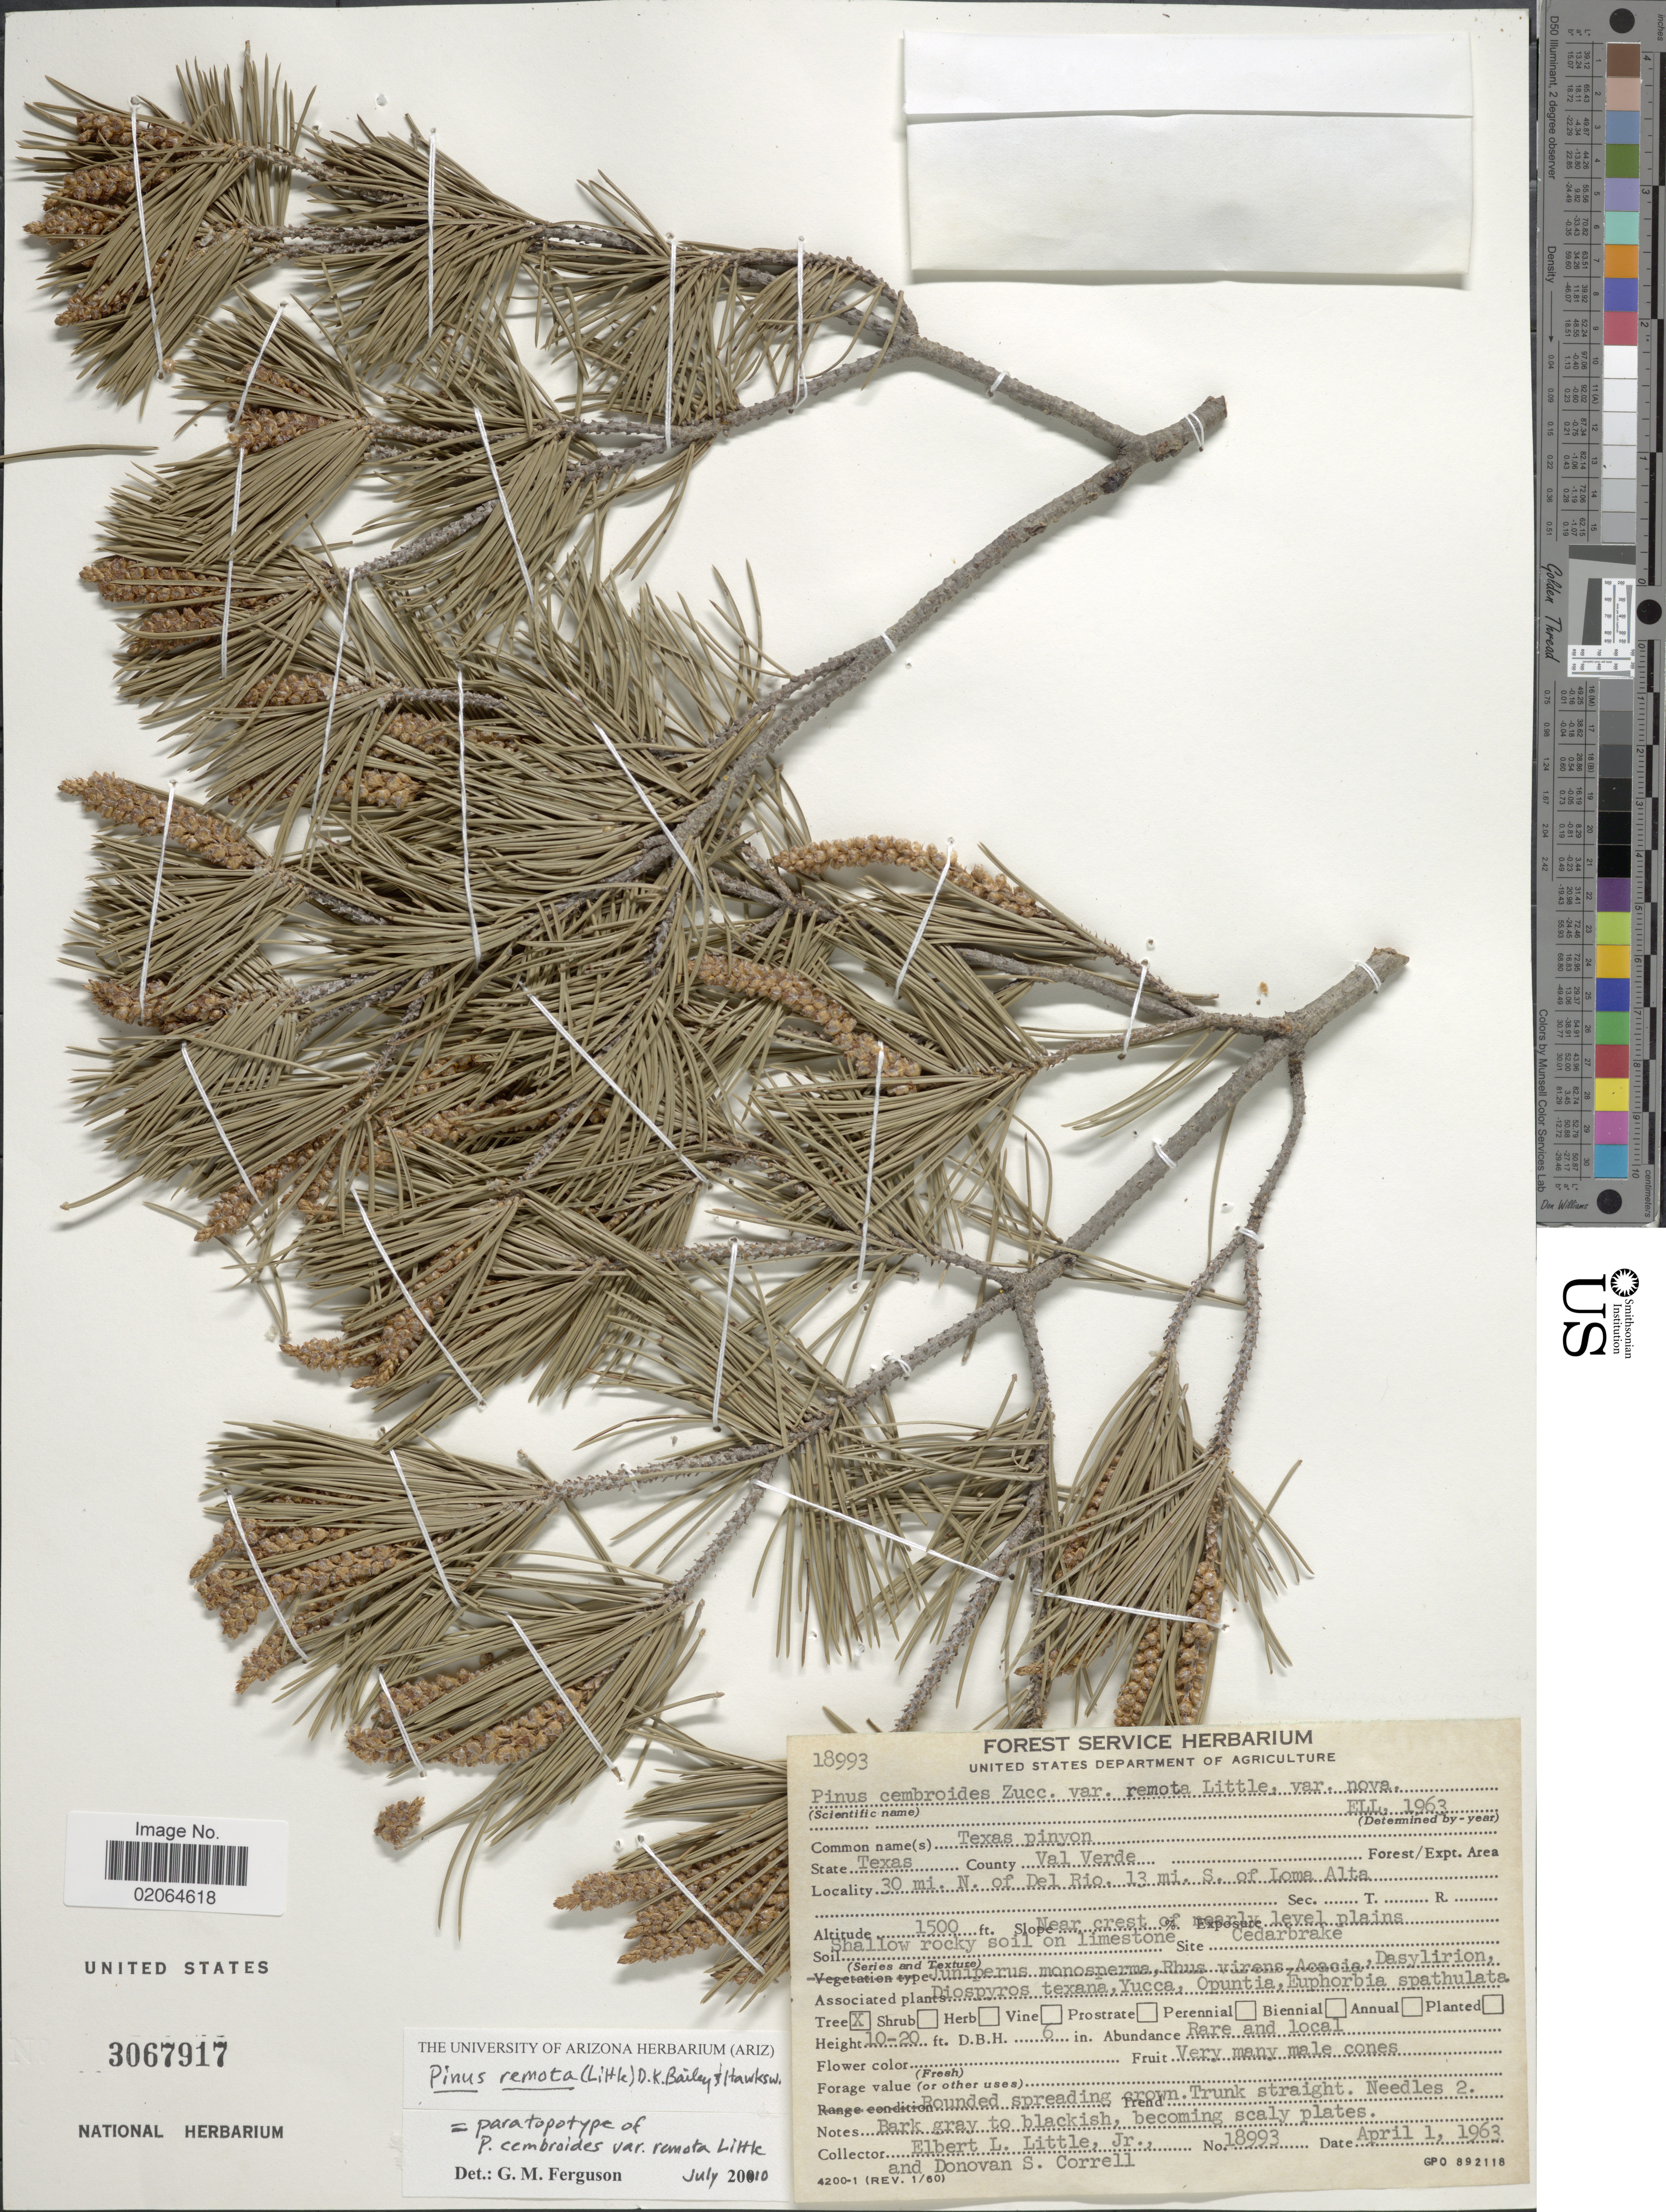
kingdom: Plantae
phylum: Tracheophyta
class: Pinopsida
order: Pinales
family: Pinaceae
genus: Pinus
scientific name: Pinus remota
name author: (Little) D.K. Bailey & D. Hawksw.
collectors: E. L. Little & D. S. Correll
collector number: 18993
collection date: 1963-04-01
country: United States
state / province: Texas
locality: State Texas, County Val Verde, 30 mi. N. of Del Rio. 13 mi. S. of Loma Alta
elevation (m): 457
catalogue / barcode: US 3067917